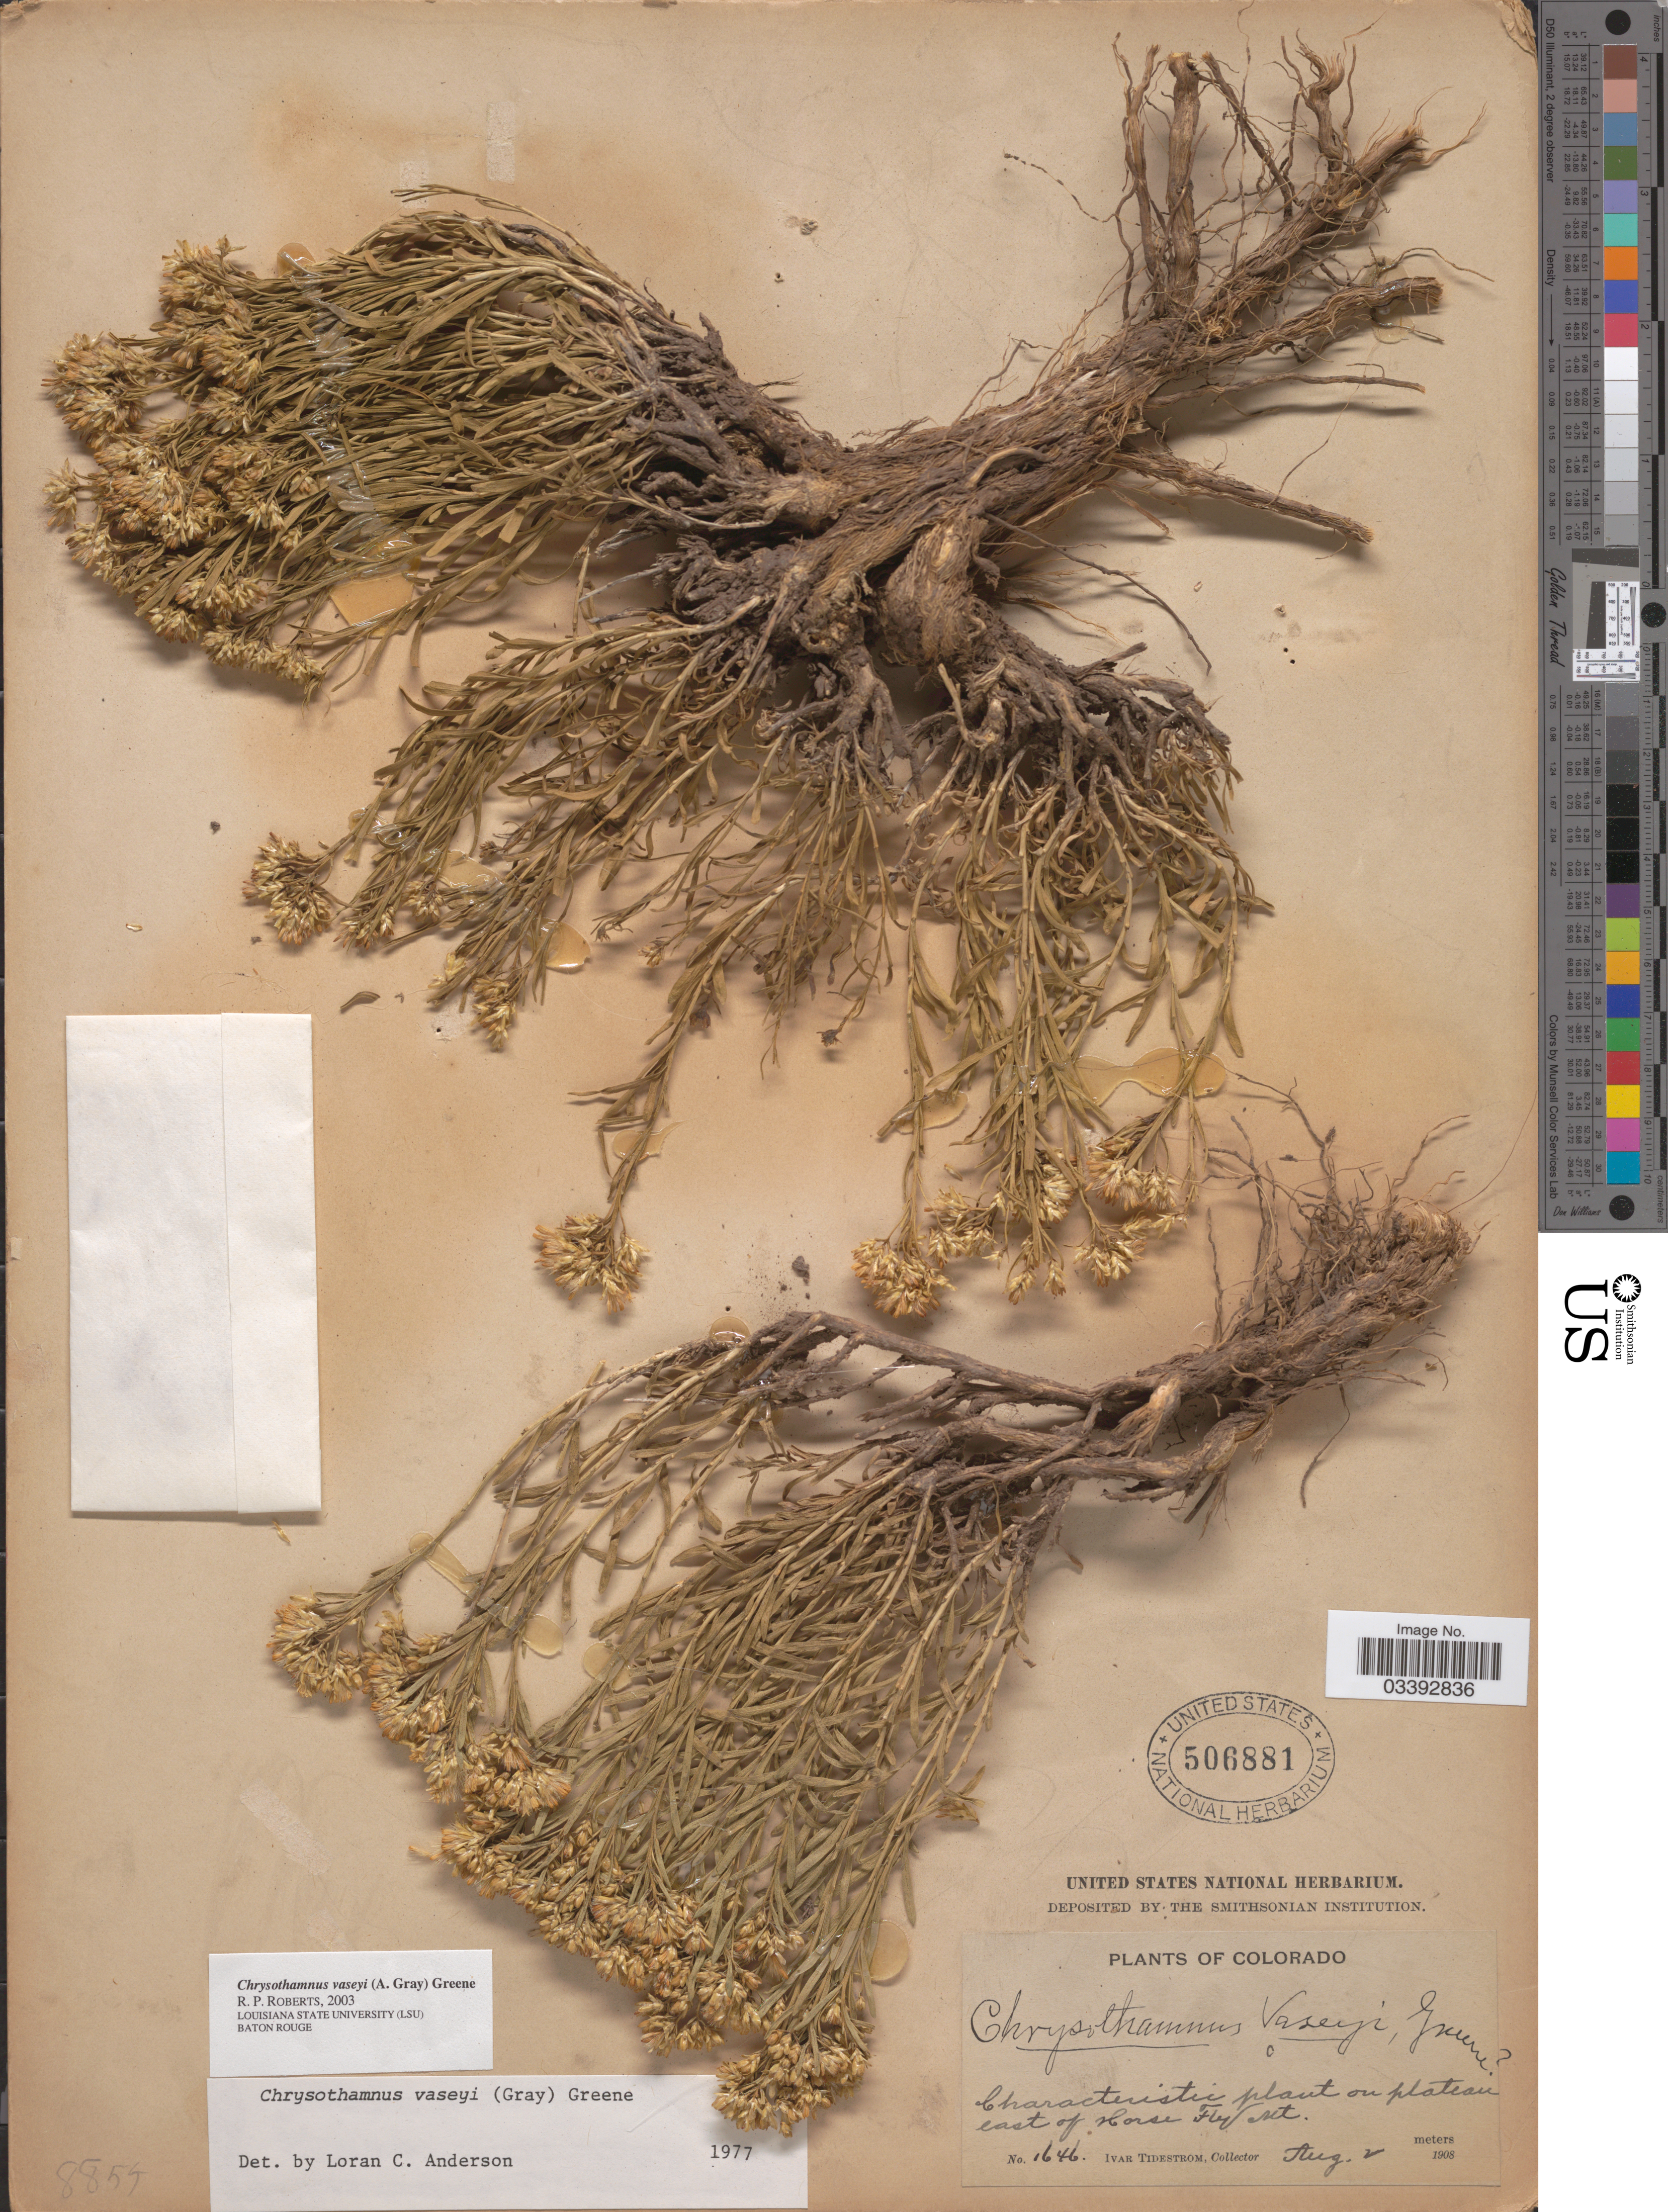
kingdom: Plantae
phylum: Tracheophyta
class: Magnoliopsida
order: Asterales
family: Asteraceae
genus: Chrysothamnus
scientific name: Chrysothamnus vaseyi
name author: (A. Gray) Greene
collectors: I. F. Tidestrom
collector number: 1646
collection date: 1908-08-02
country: United States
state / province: Colorado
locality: On plateau east of Horse Fly Mt.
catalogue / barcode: US 506881